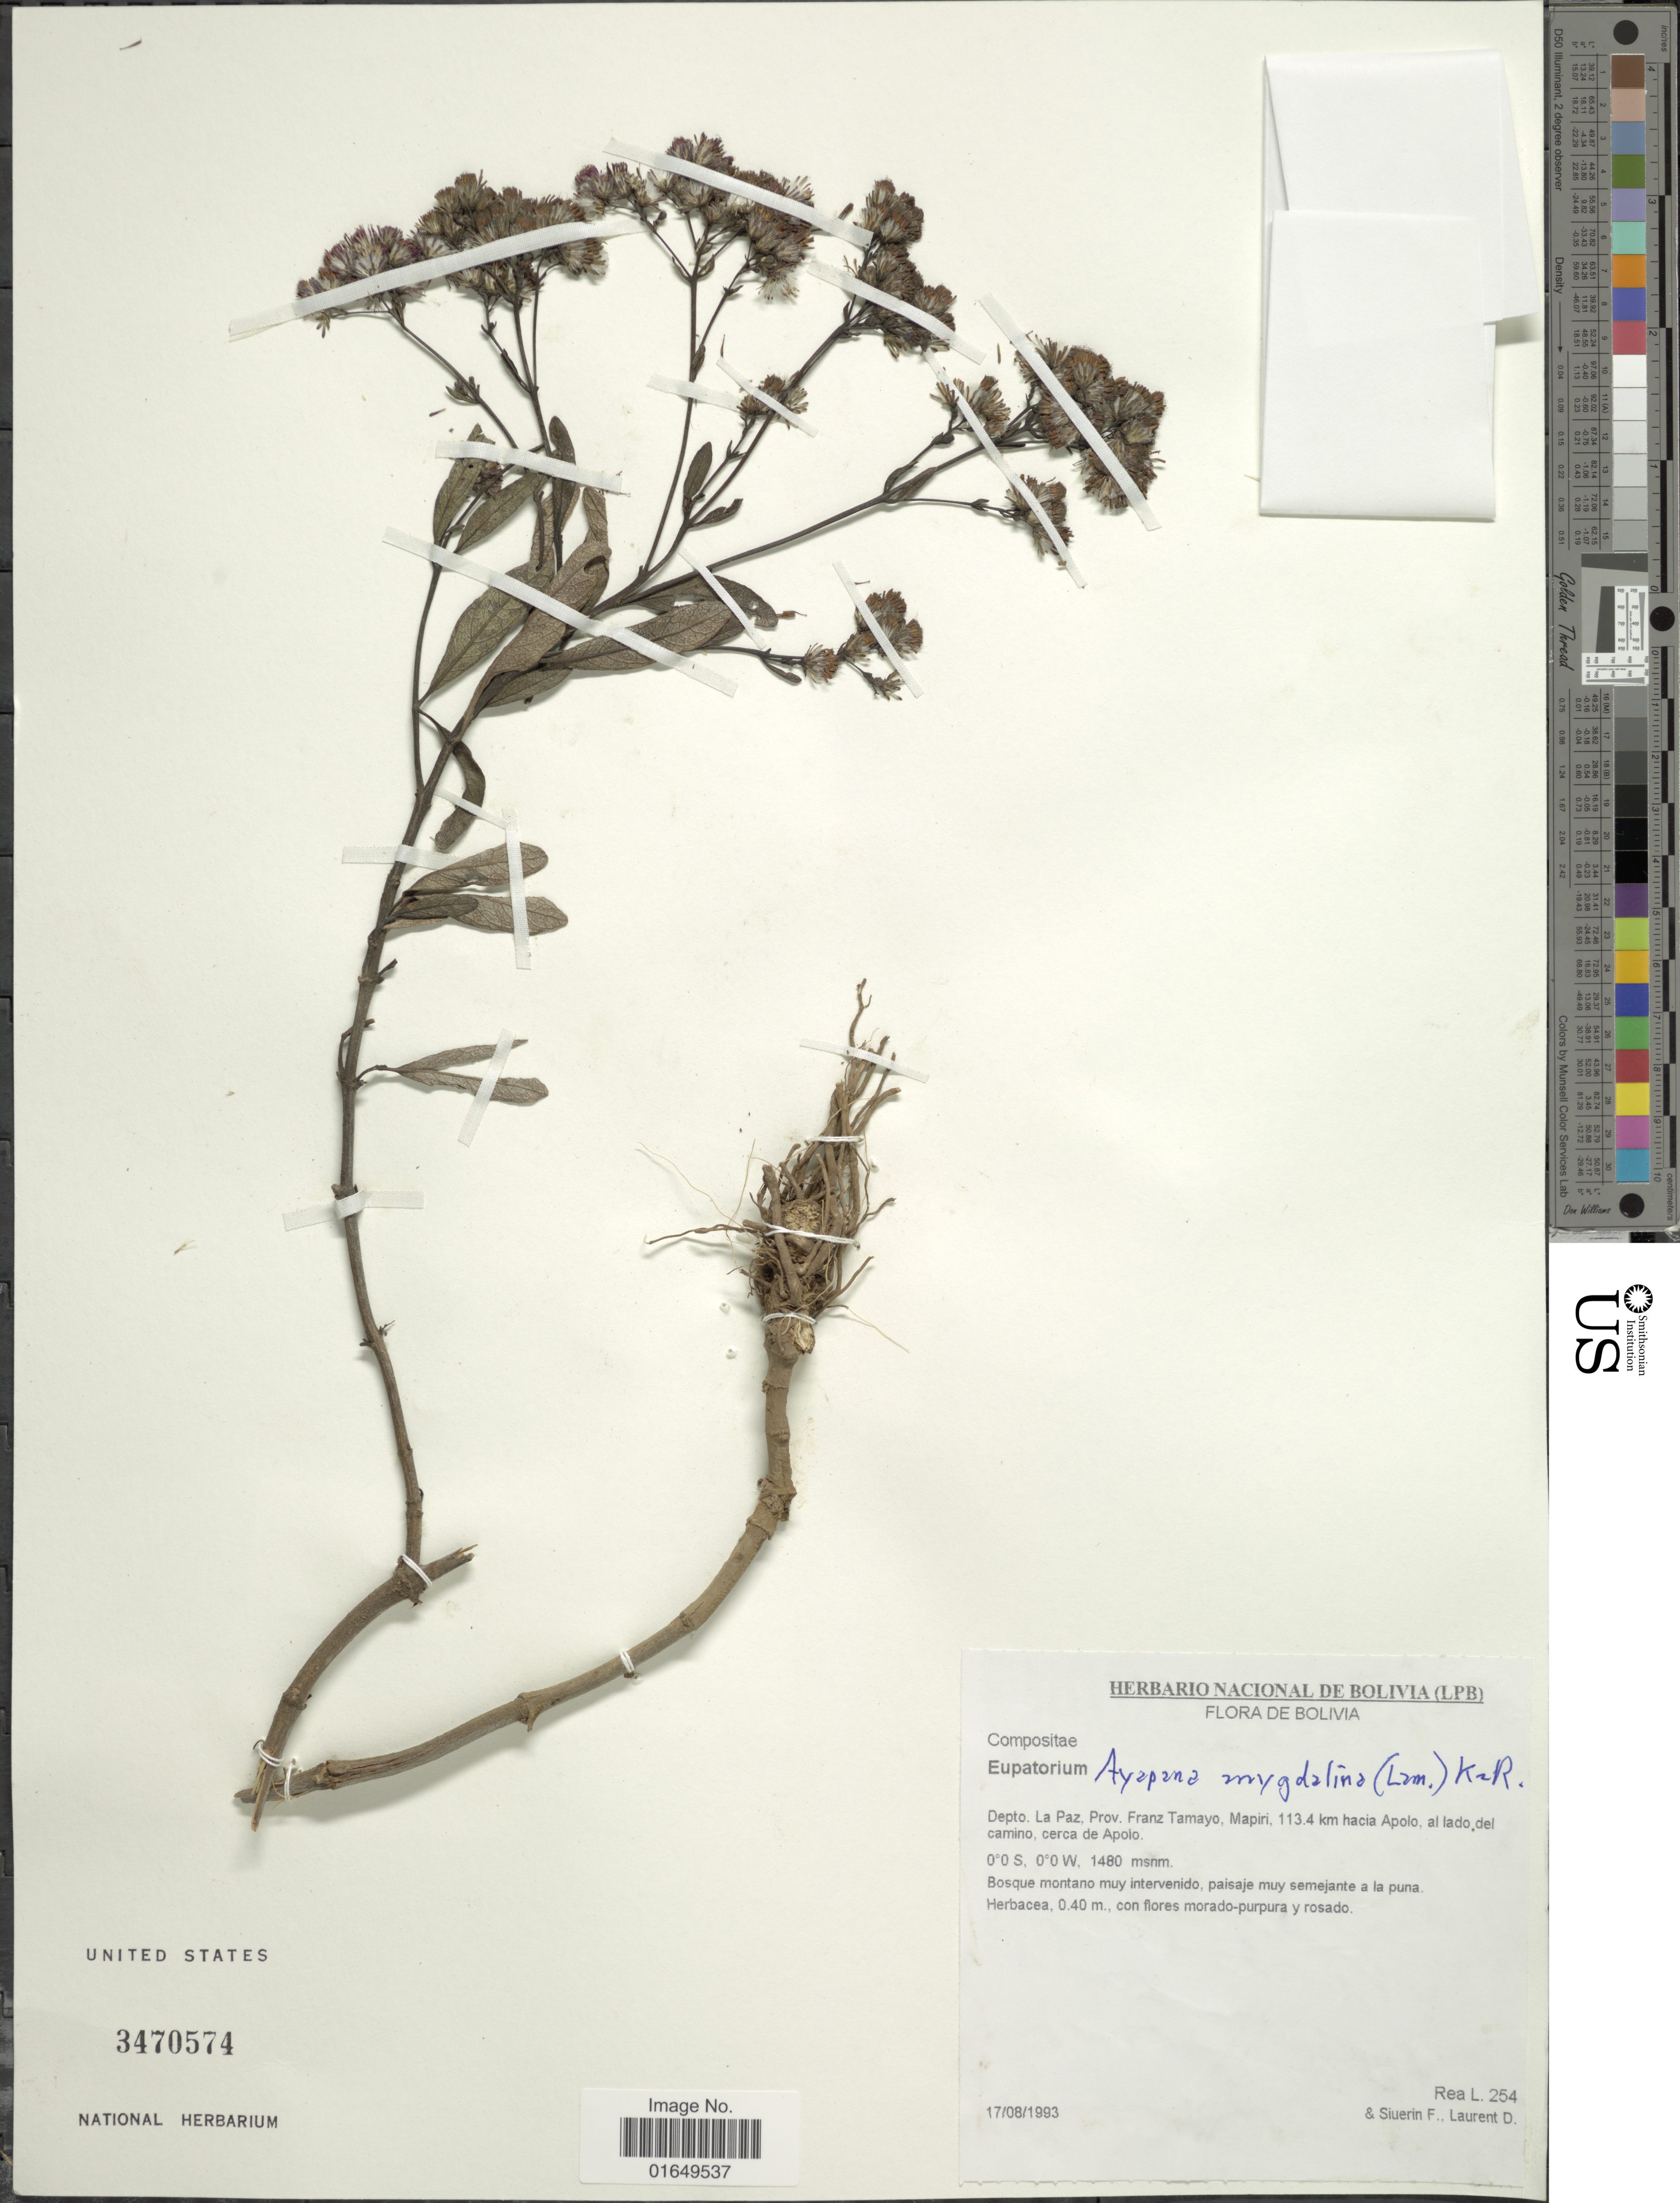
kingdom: Plantae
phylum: Tracheophyta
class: Magnoliopsida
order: Asterales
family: Asteraceae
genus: Ayapana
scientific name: Ayapana amygdalina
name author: (Lam.) R.M. King & H. Rob.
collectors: L. Rea, F. Siuerin & D. Laurent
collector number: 254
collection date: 1993-08-17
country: Bolivia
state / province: La Paz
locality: Prov. Franz Tamayo, Mapiri, 113.4 km hacia Apolo, al lado del camino, cerca de Apolo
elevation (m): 1480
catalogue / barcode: US 3470574